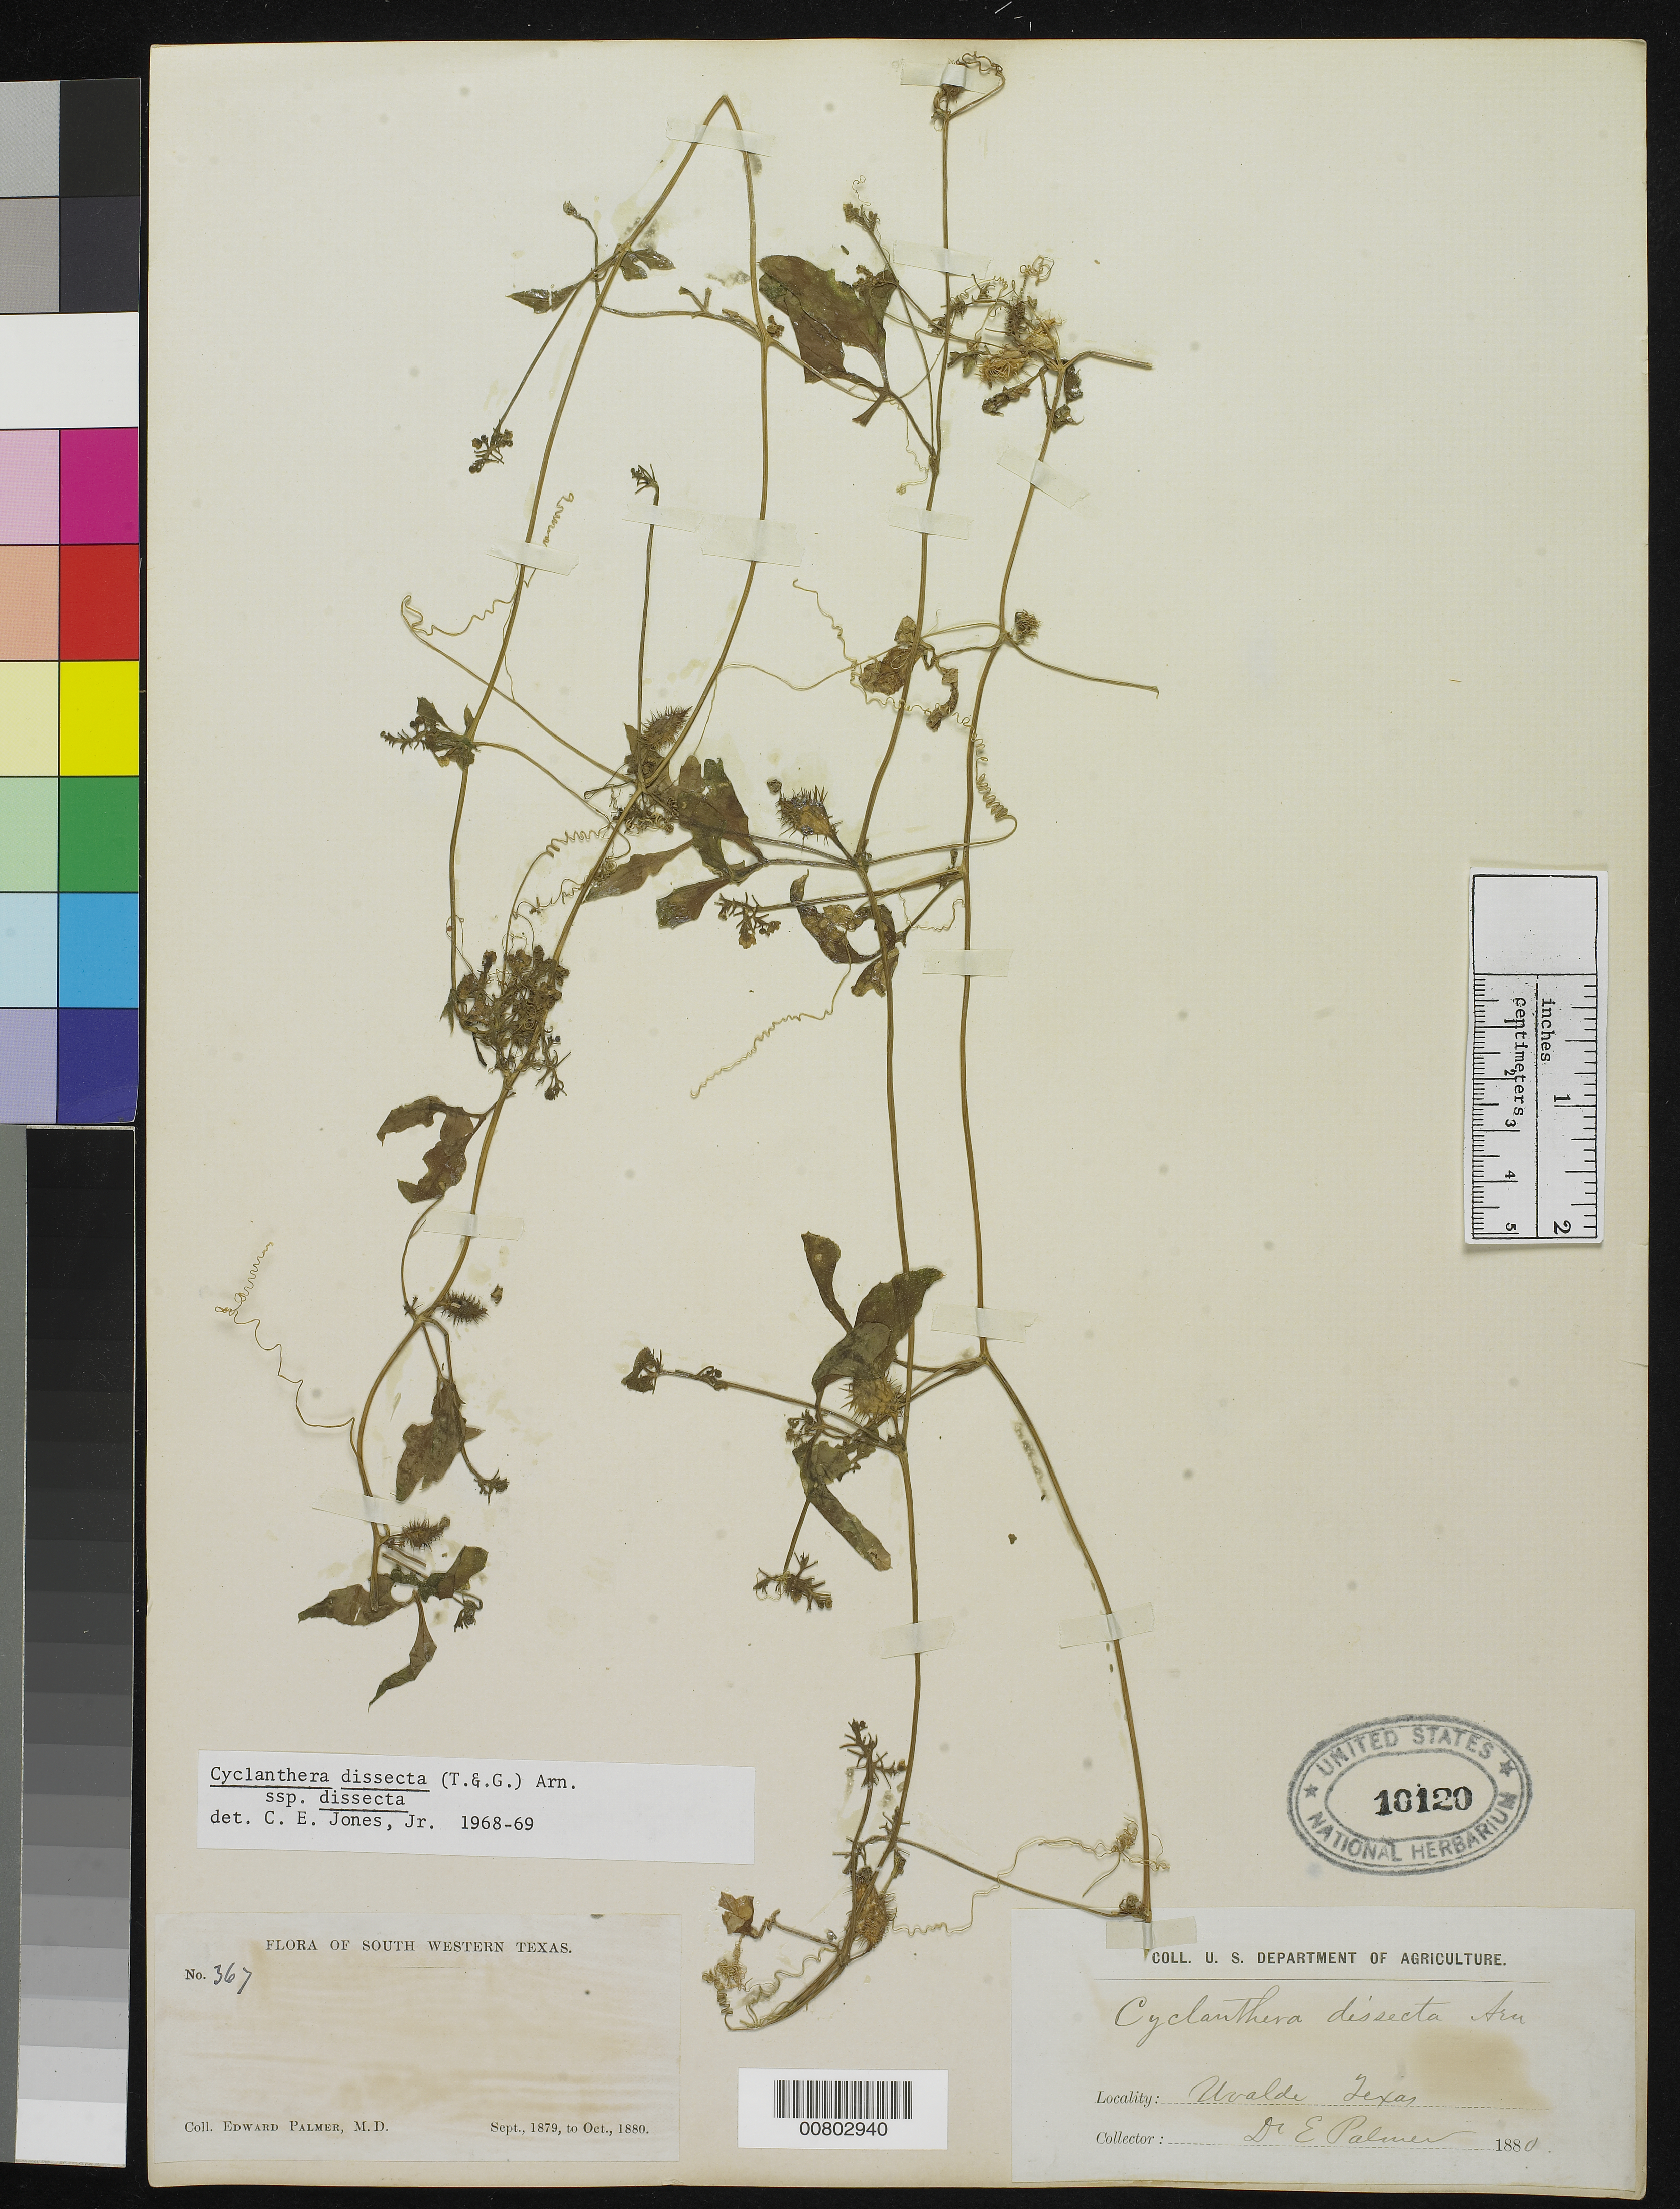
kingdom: Plantae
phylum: Tracheophyta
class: Magnoliopsida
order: Cucurbitales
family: Cucurbitaceae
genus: Cyclanthera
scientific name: Cyclanthera dissecta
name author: (Torr. & A. Gray) Arn.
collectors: E. Palmer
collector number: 367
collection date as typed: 1880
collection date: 1880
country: United States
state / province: Texas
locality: Uvalde, Texas.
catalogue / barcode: US 10120